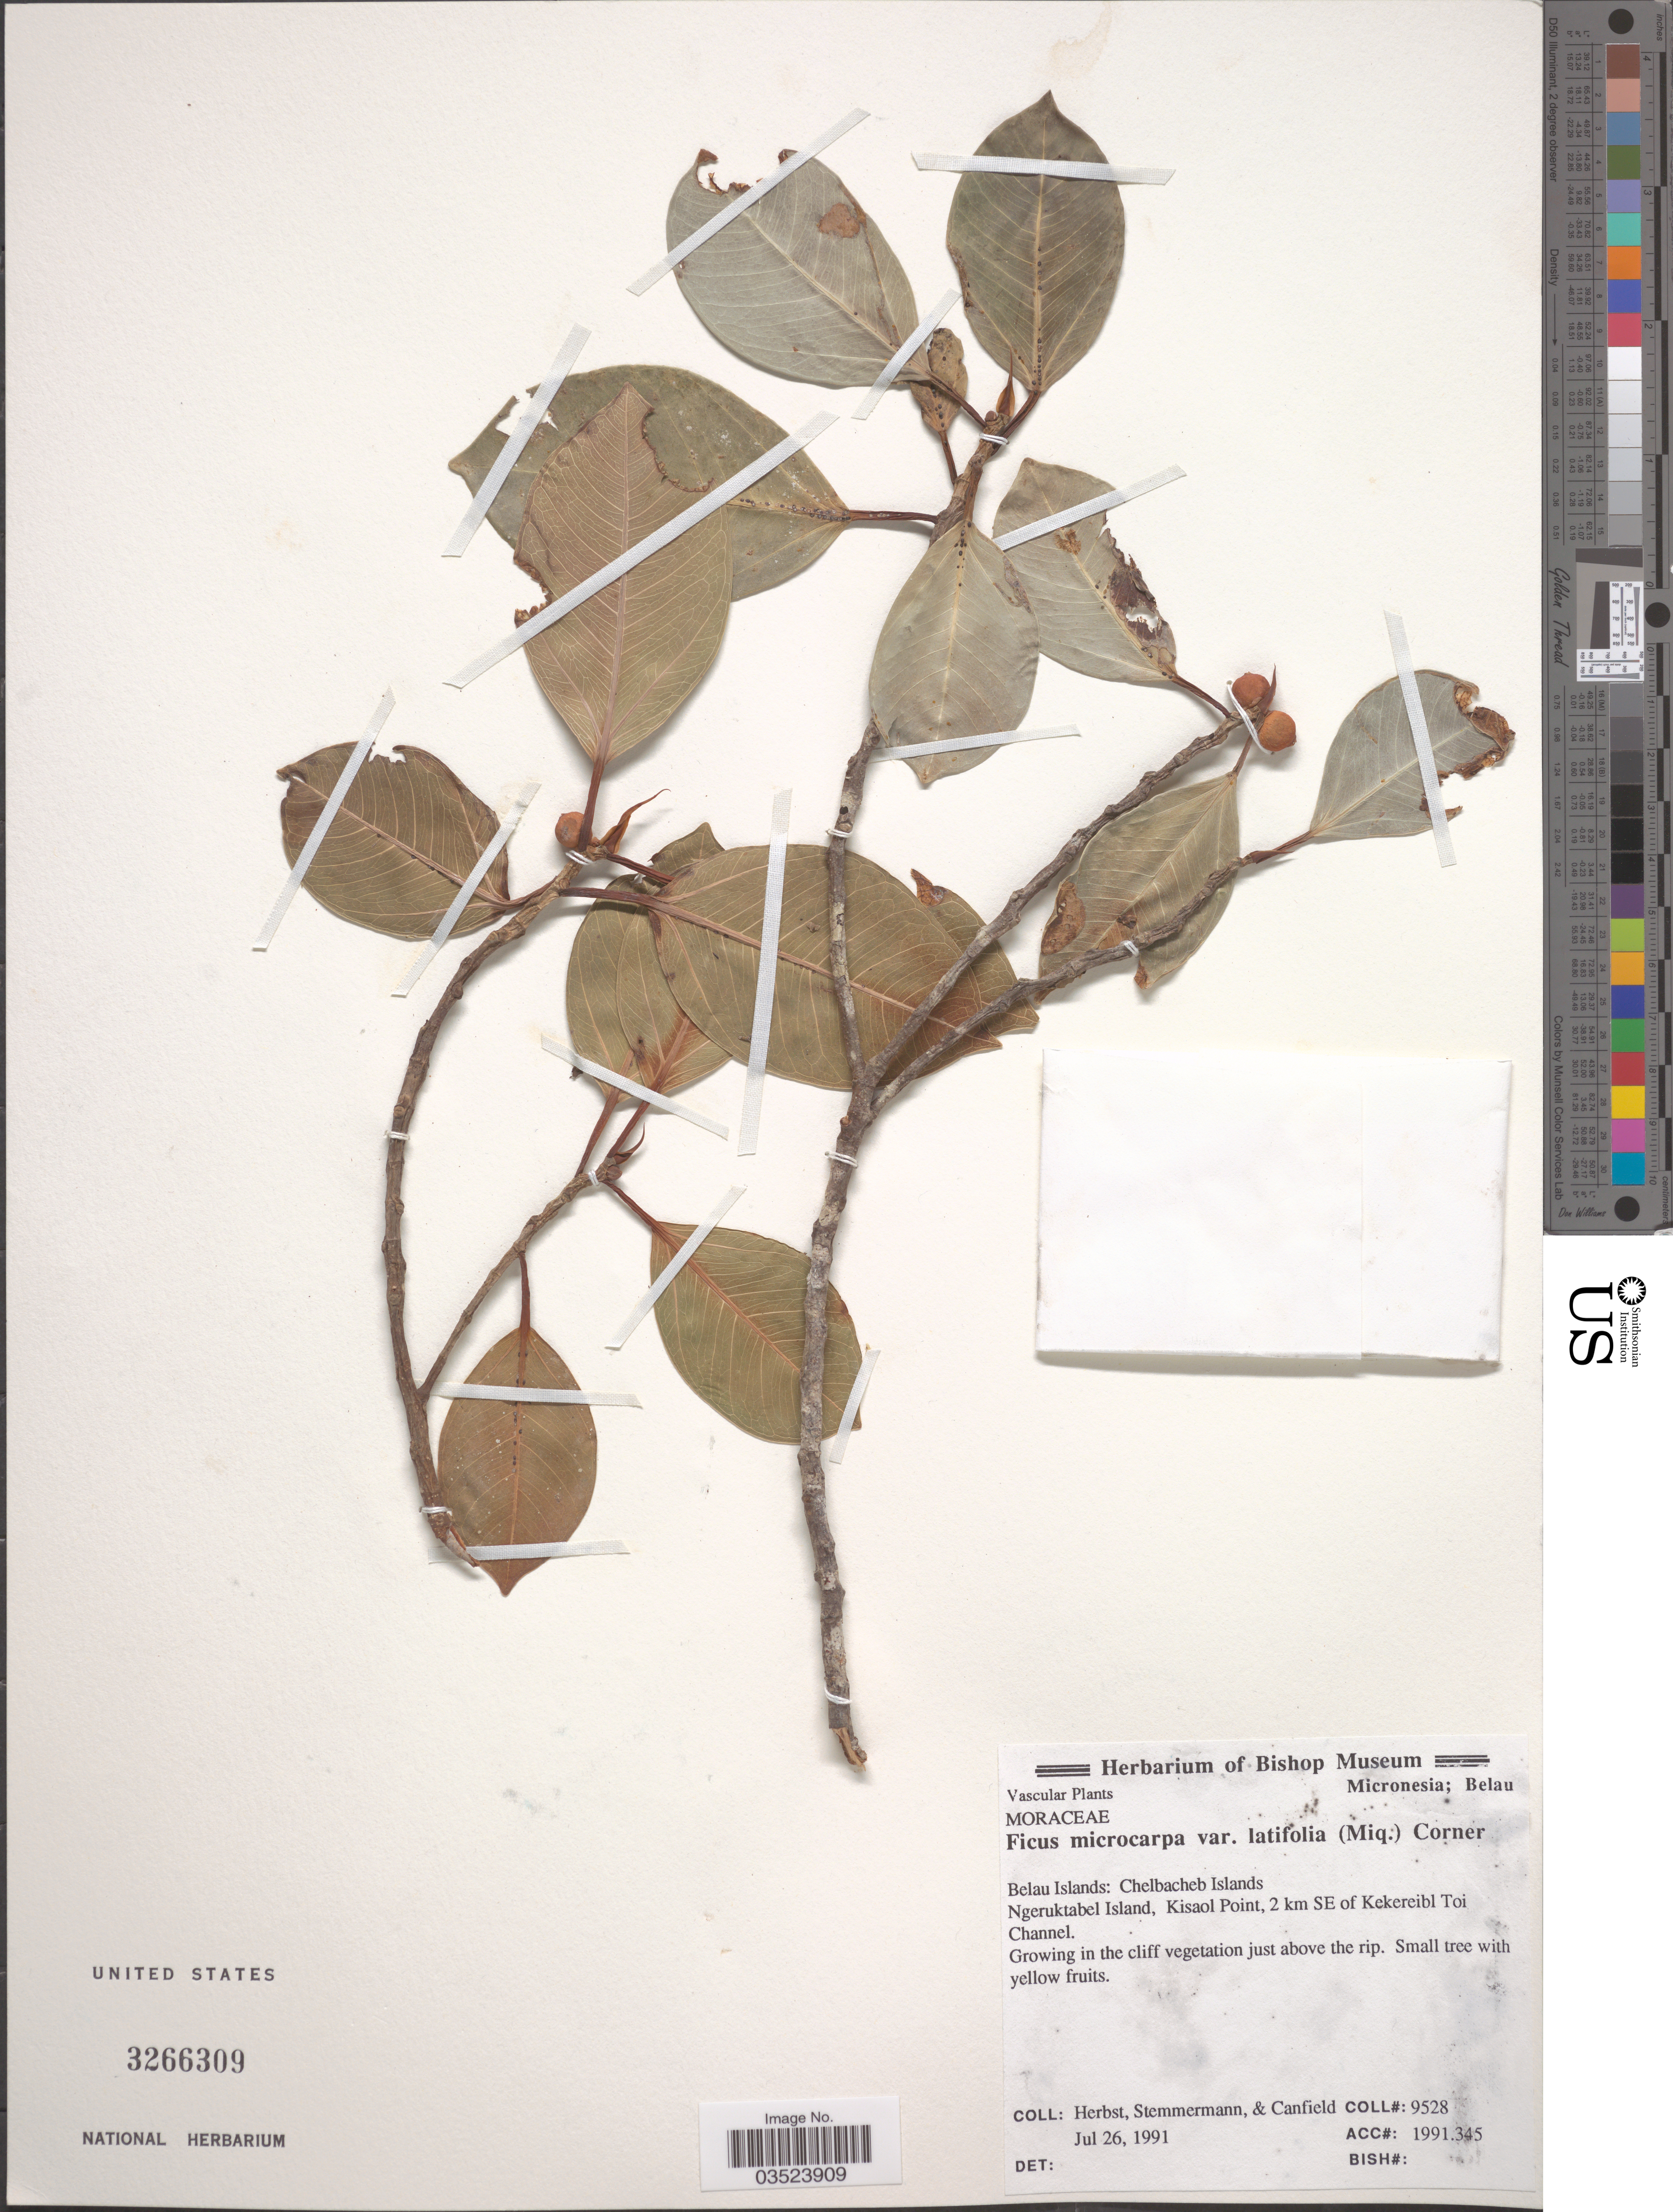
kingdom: Plantae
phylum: Tracheophyta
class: Magnoliopsida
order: Rosales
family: Moraceae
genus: Ficus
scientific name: Ficus microcarpa var. latifolia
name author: (Miq.) Corner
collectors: -. Herbst, -. Stemmermann & -. Canfield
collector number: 9528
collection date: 1991-07-26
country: Palau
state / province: Koror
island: Ngeruktabel [Urukthapel]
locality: Belau Islands: Chelbacheb Islands. Ngeruktabel Island, Kisaol Point, 2 km SE of Kekereibl Toi Channel.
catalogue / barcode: US 3266309